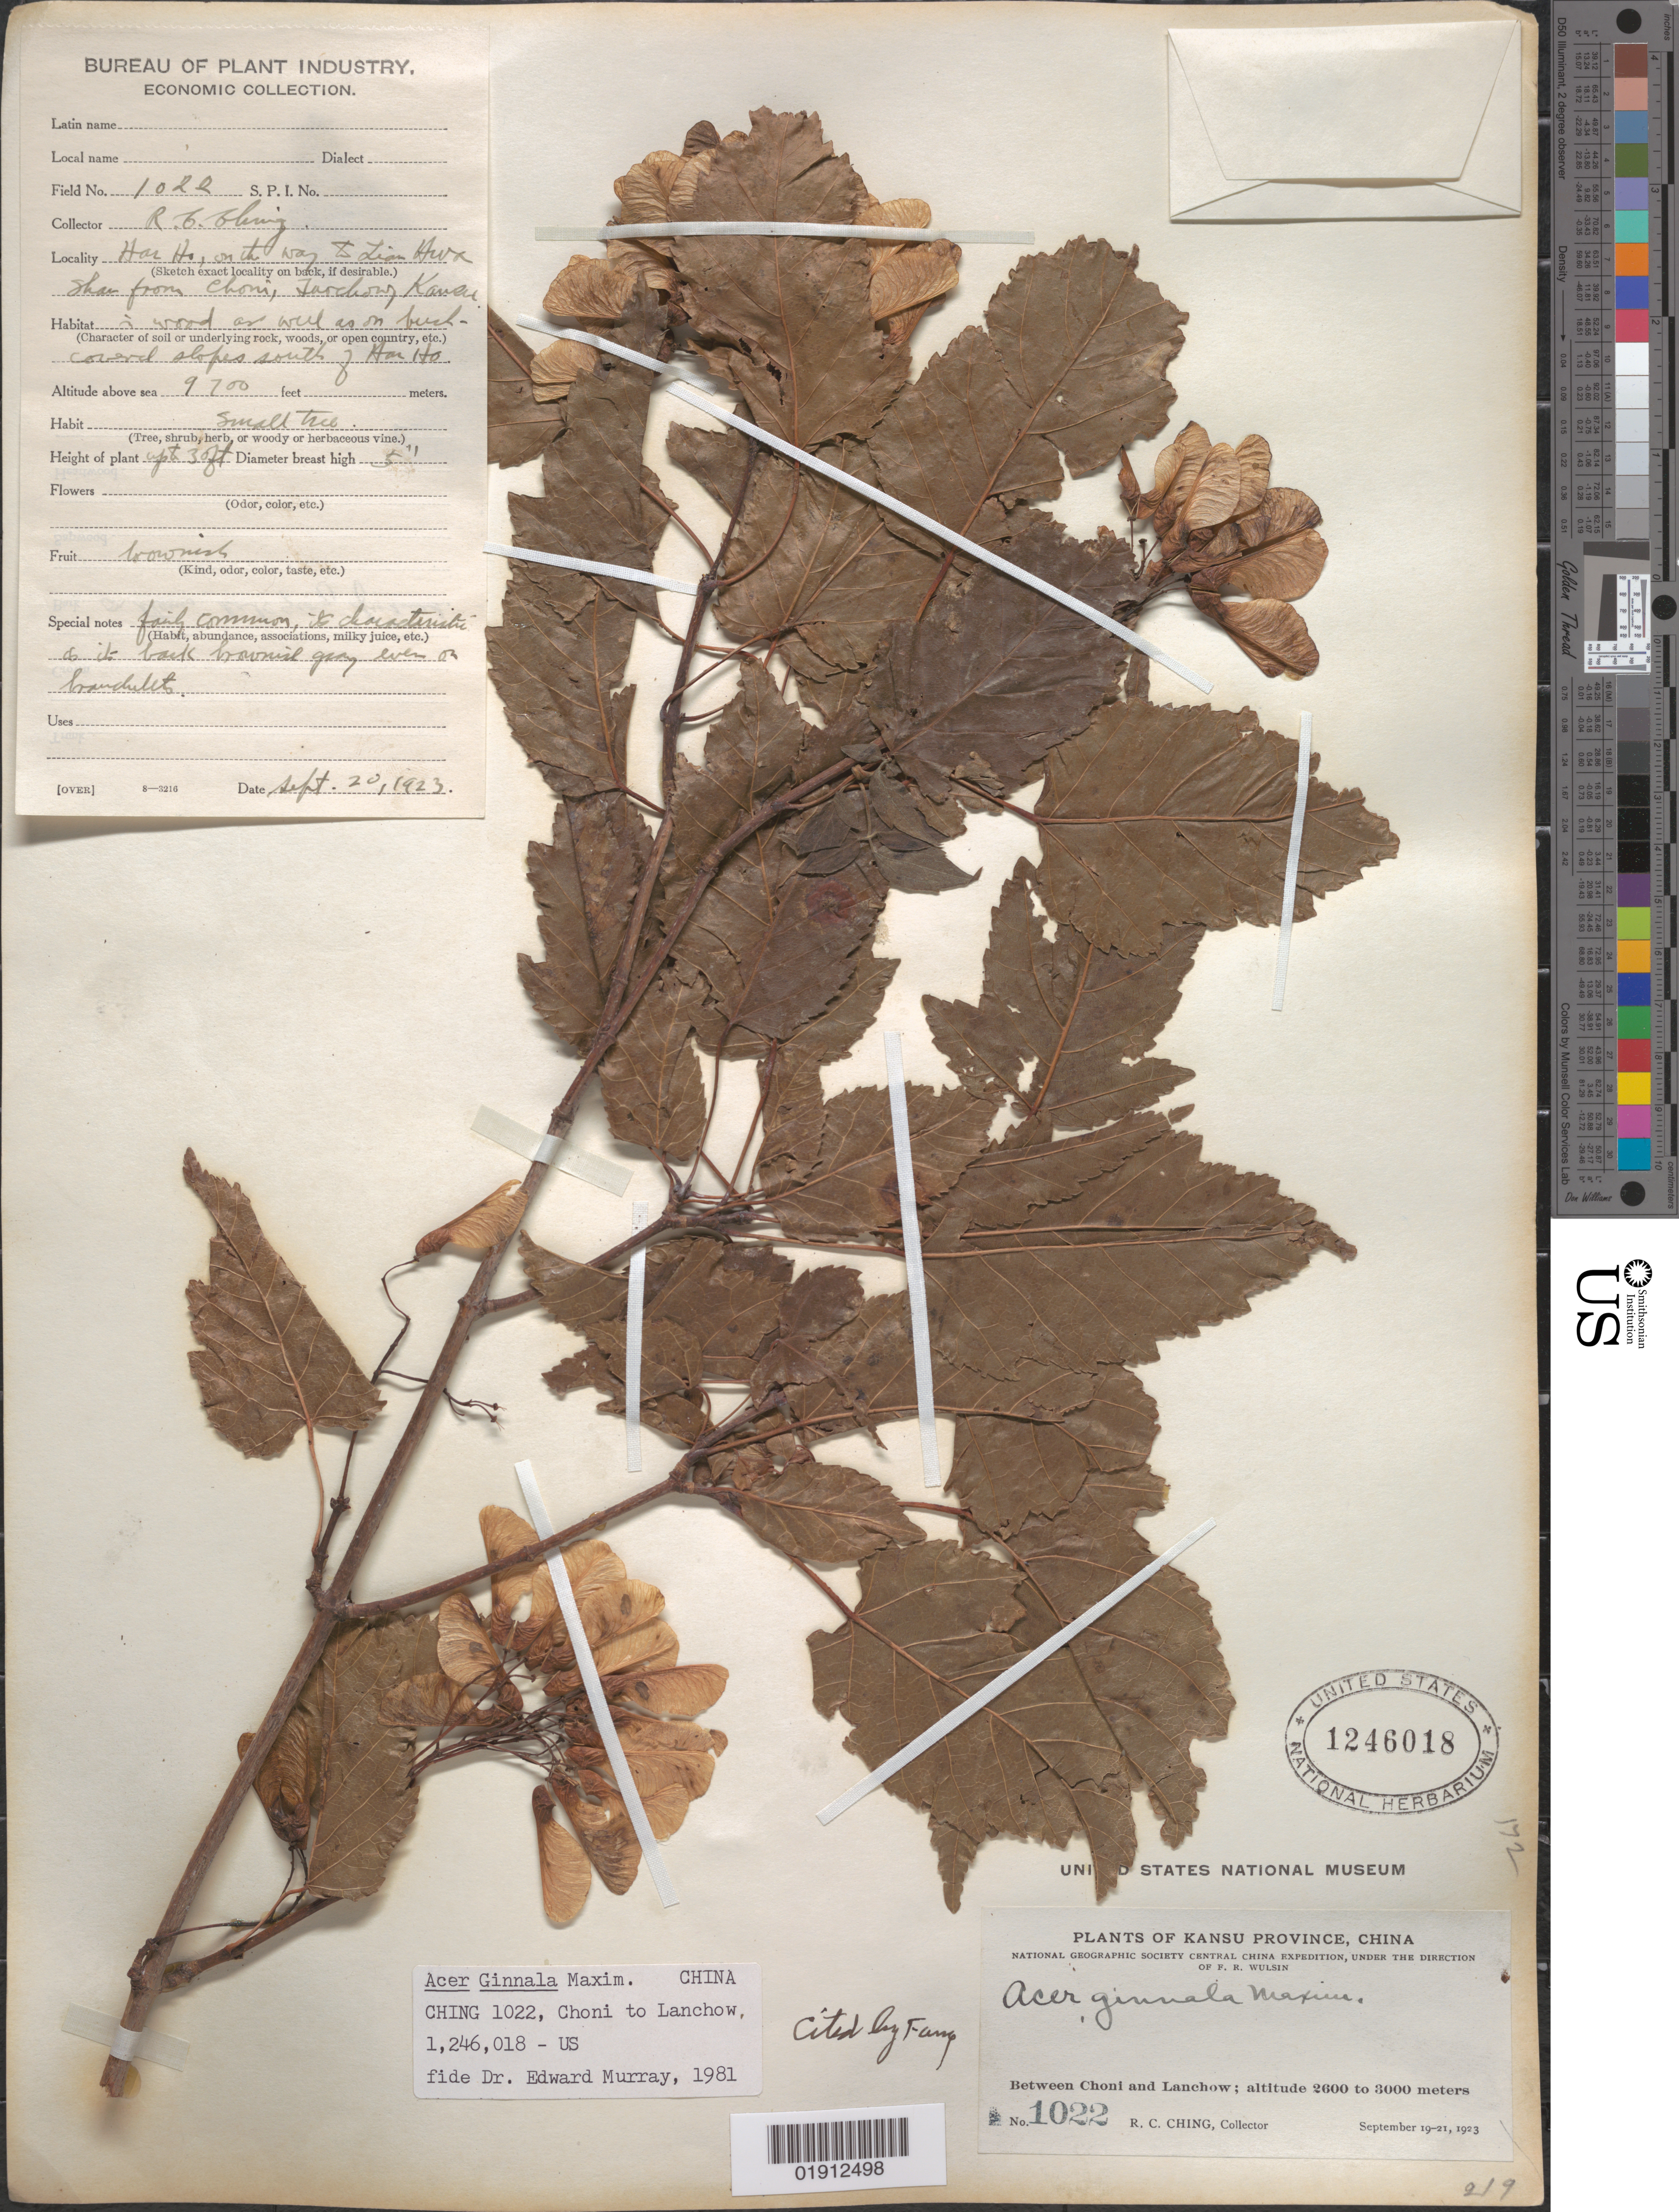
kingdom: Plantae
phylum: Tracheophyta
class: Magnoliopsida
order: Sapindales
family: Sapindaceae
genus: Acer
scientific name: Acer ginnala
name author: Maxim.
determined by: Murray, Edward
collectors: R. C. Ching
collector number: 1022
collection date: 1923-09-20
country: China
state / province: Gansu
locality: Kansu [Gansu] Province, Har Ho on the way to Lian Hwa Shan from Choui, Lanchow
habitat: In wood as well as on bush-covered slopes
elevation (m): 2957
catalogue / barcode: US 1246018